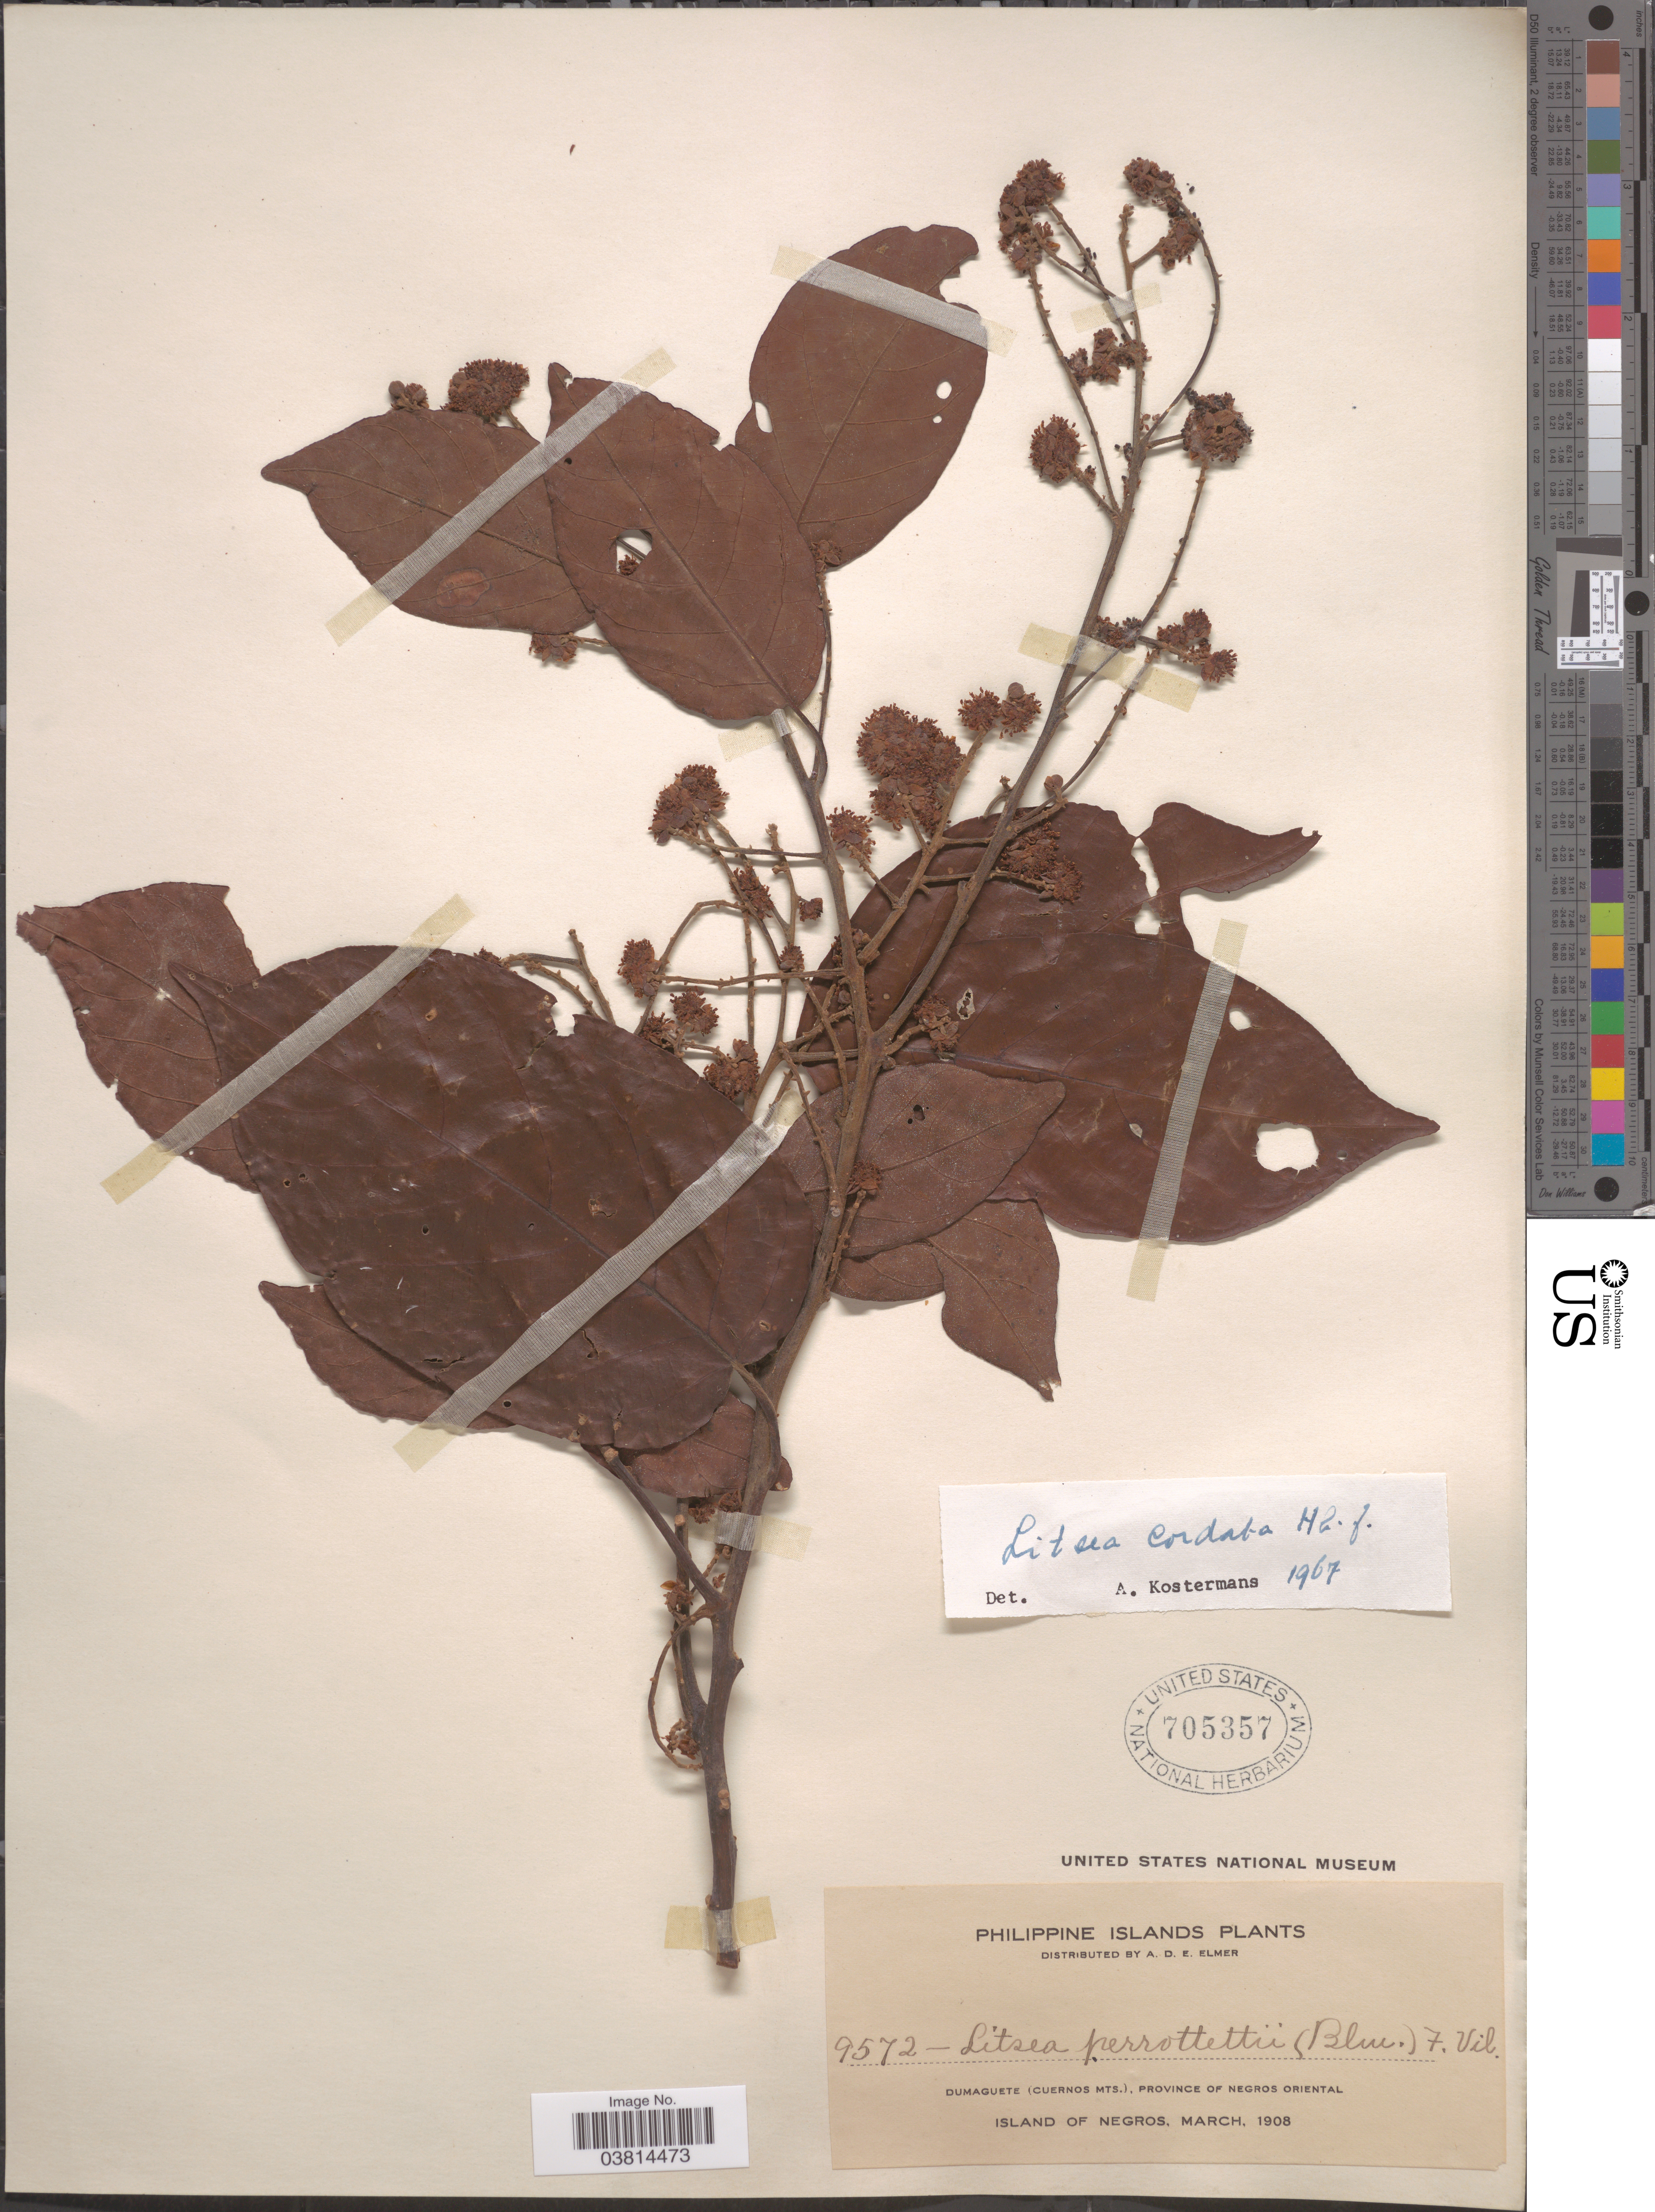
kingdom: Plantae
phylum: Tracheophyta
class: Magnoliopsida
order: Laurales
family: Lauraceae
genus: Litsea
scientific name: Litsea cordata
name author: Hook. f.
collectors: A. D. E. Elmer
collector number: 9572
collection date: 1908-03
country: Philippines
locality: Dumaguete (Cuernos Mts.), Province of Negros Oriental. Island of Negros.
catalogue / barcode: US 705357